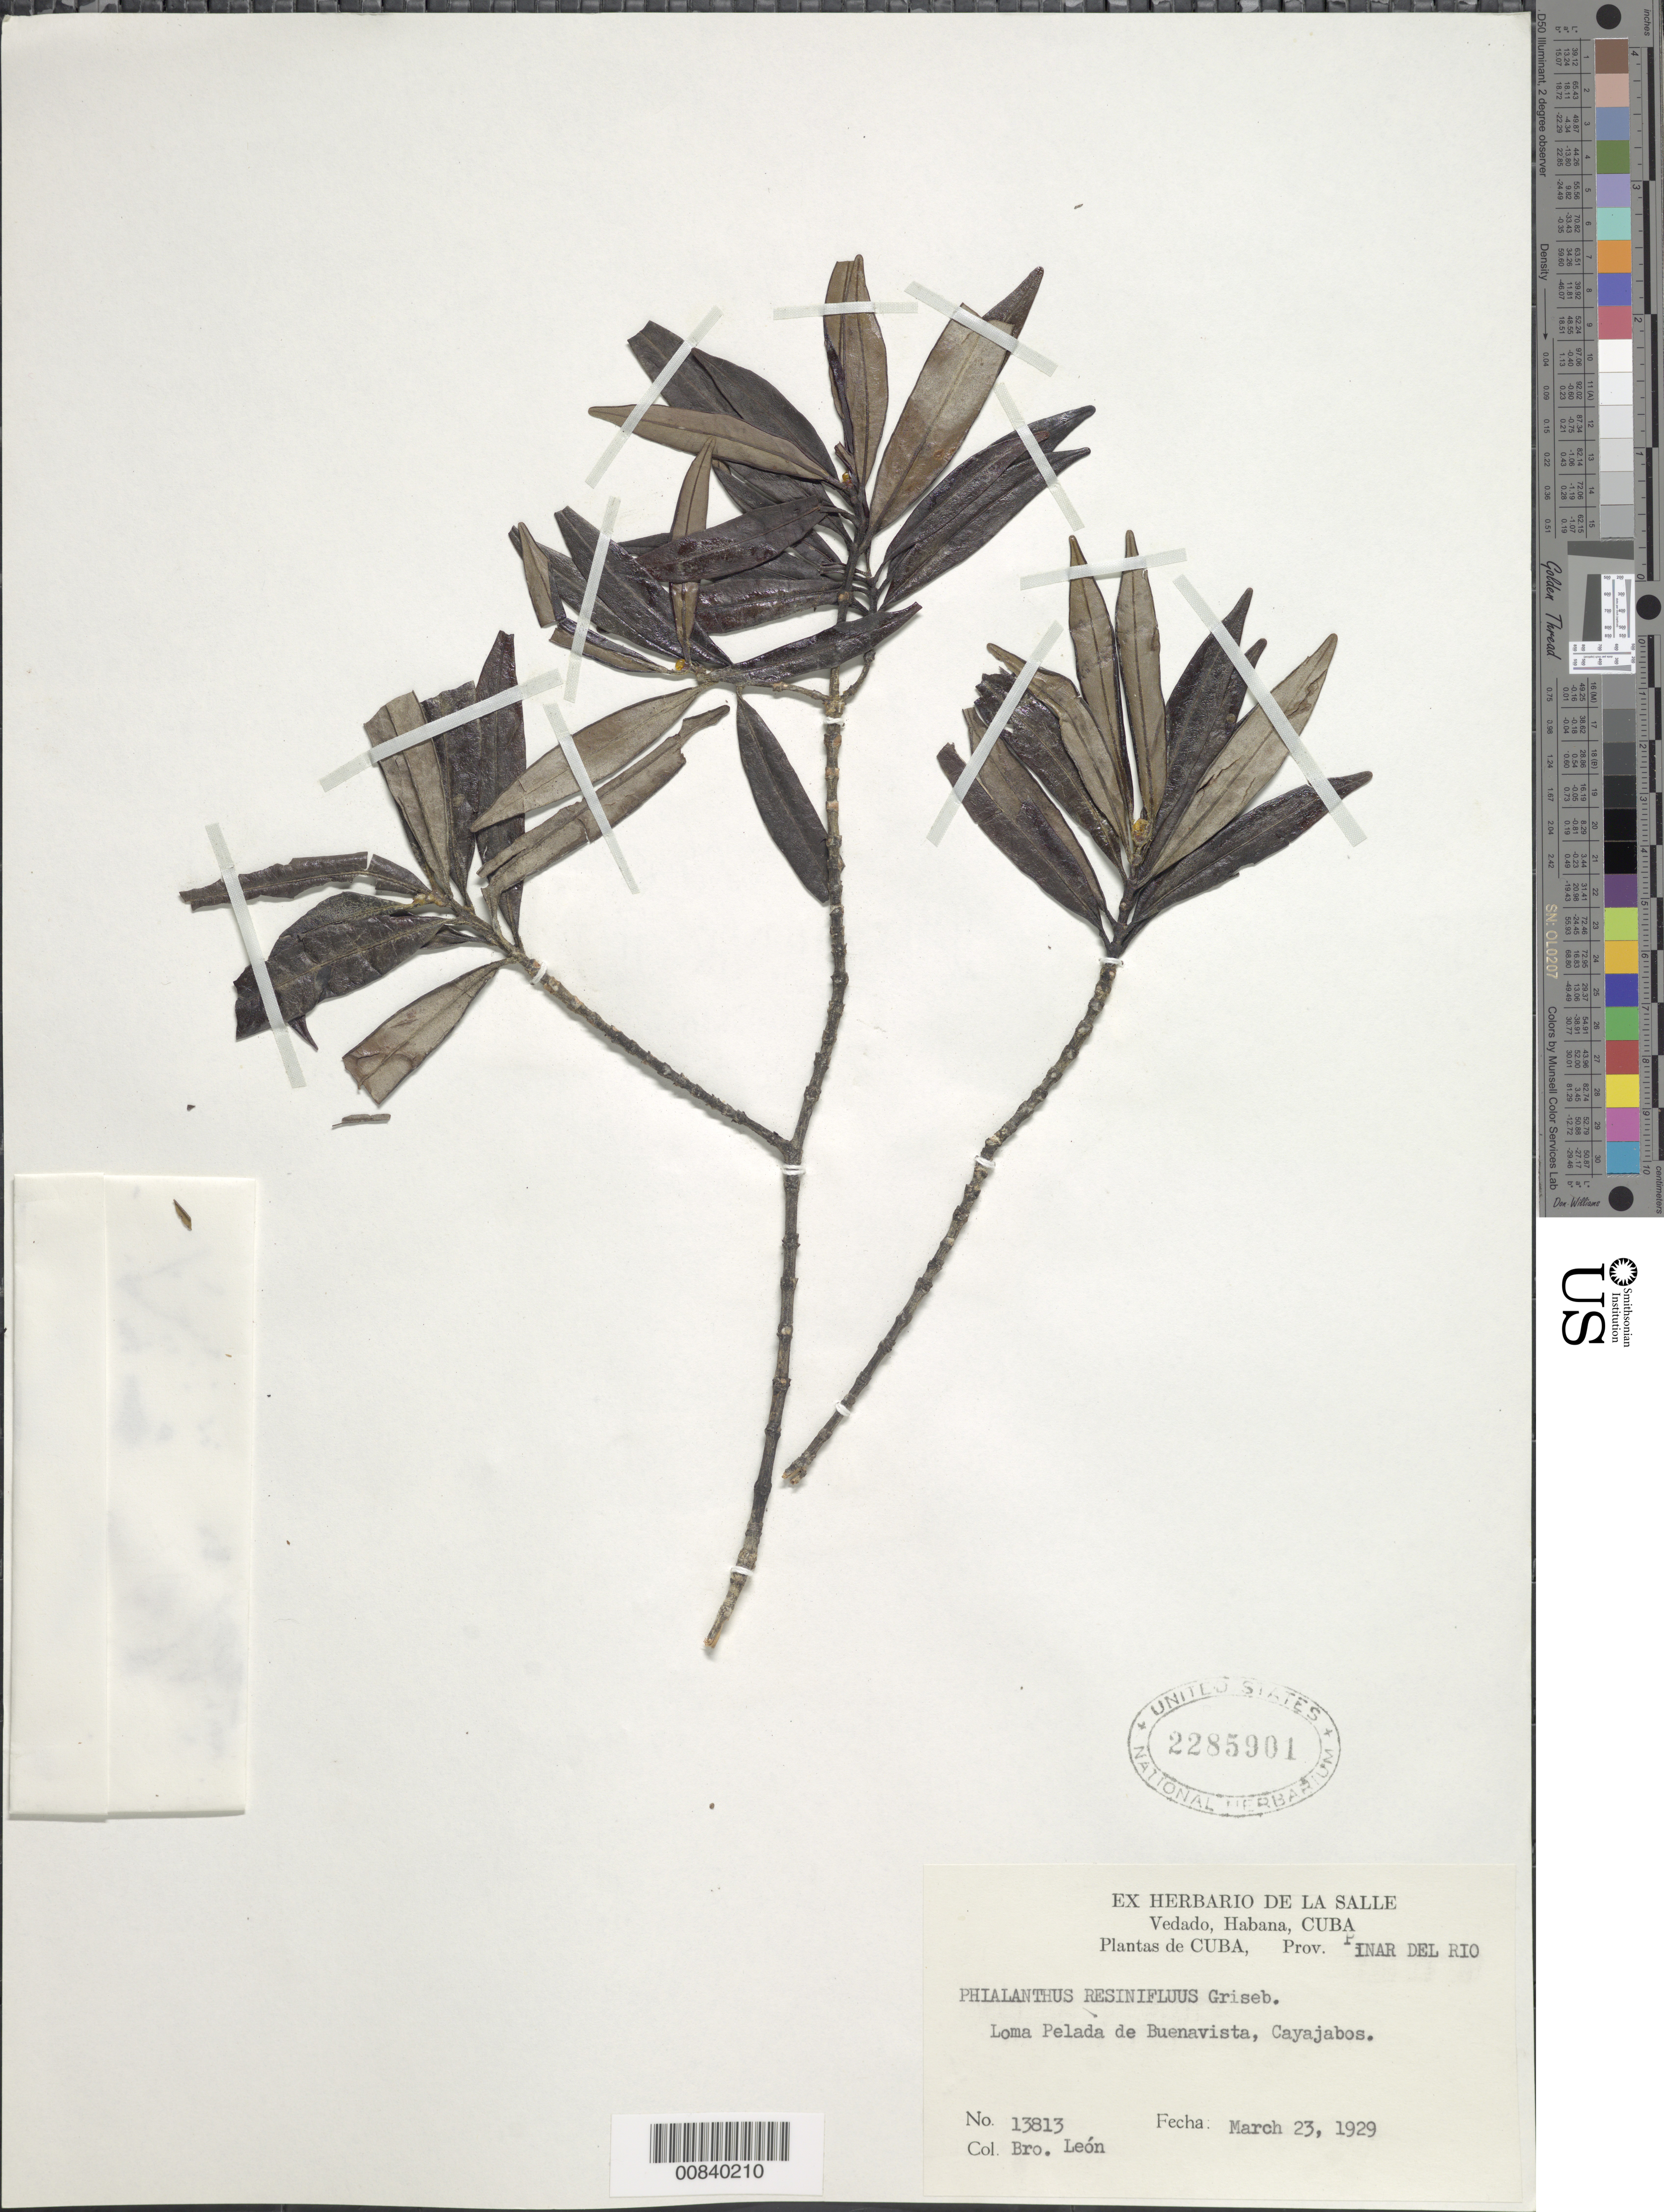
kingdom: Plantae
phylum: Tracheophyta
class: Magnoliopsida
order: Gentianales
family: Rubiaceae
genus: Phialanthus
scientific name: Phialanthus resinifluus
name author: Griseb.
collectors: Bro. León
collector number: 13813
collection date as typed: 23 Mar 1929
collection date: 1929-03-23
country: Cuba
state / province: Pinar del Río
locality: Loma Pelada de Buenavista, Cayajabos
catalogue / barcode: US 2285901